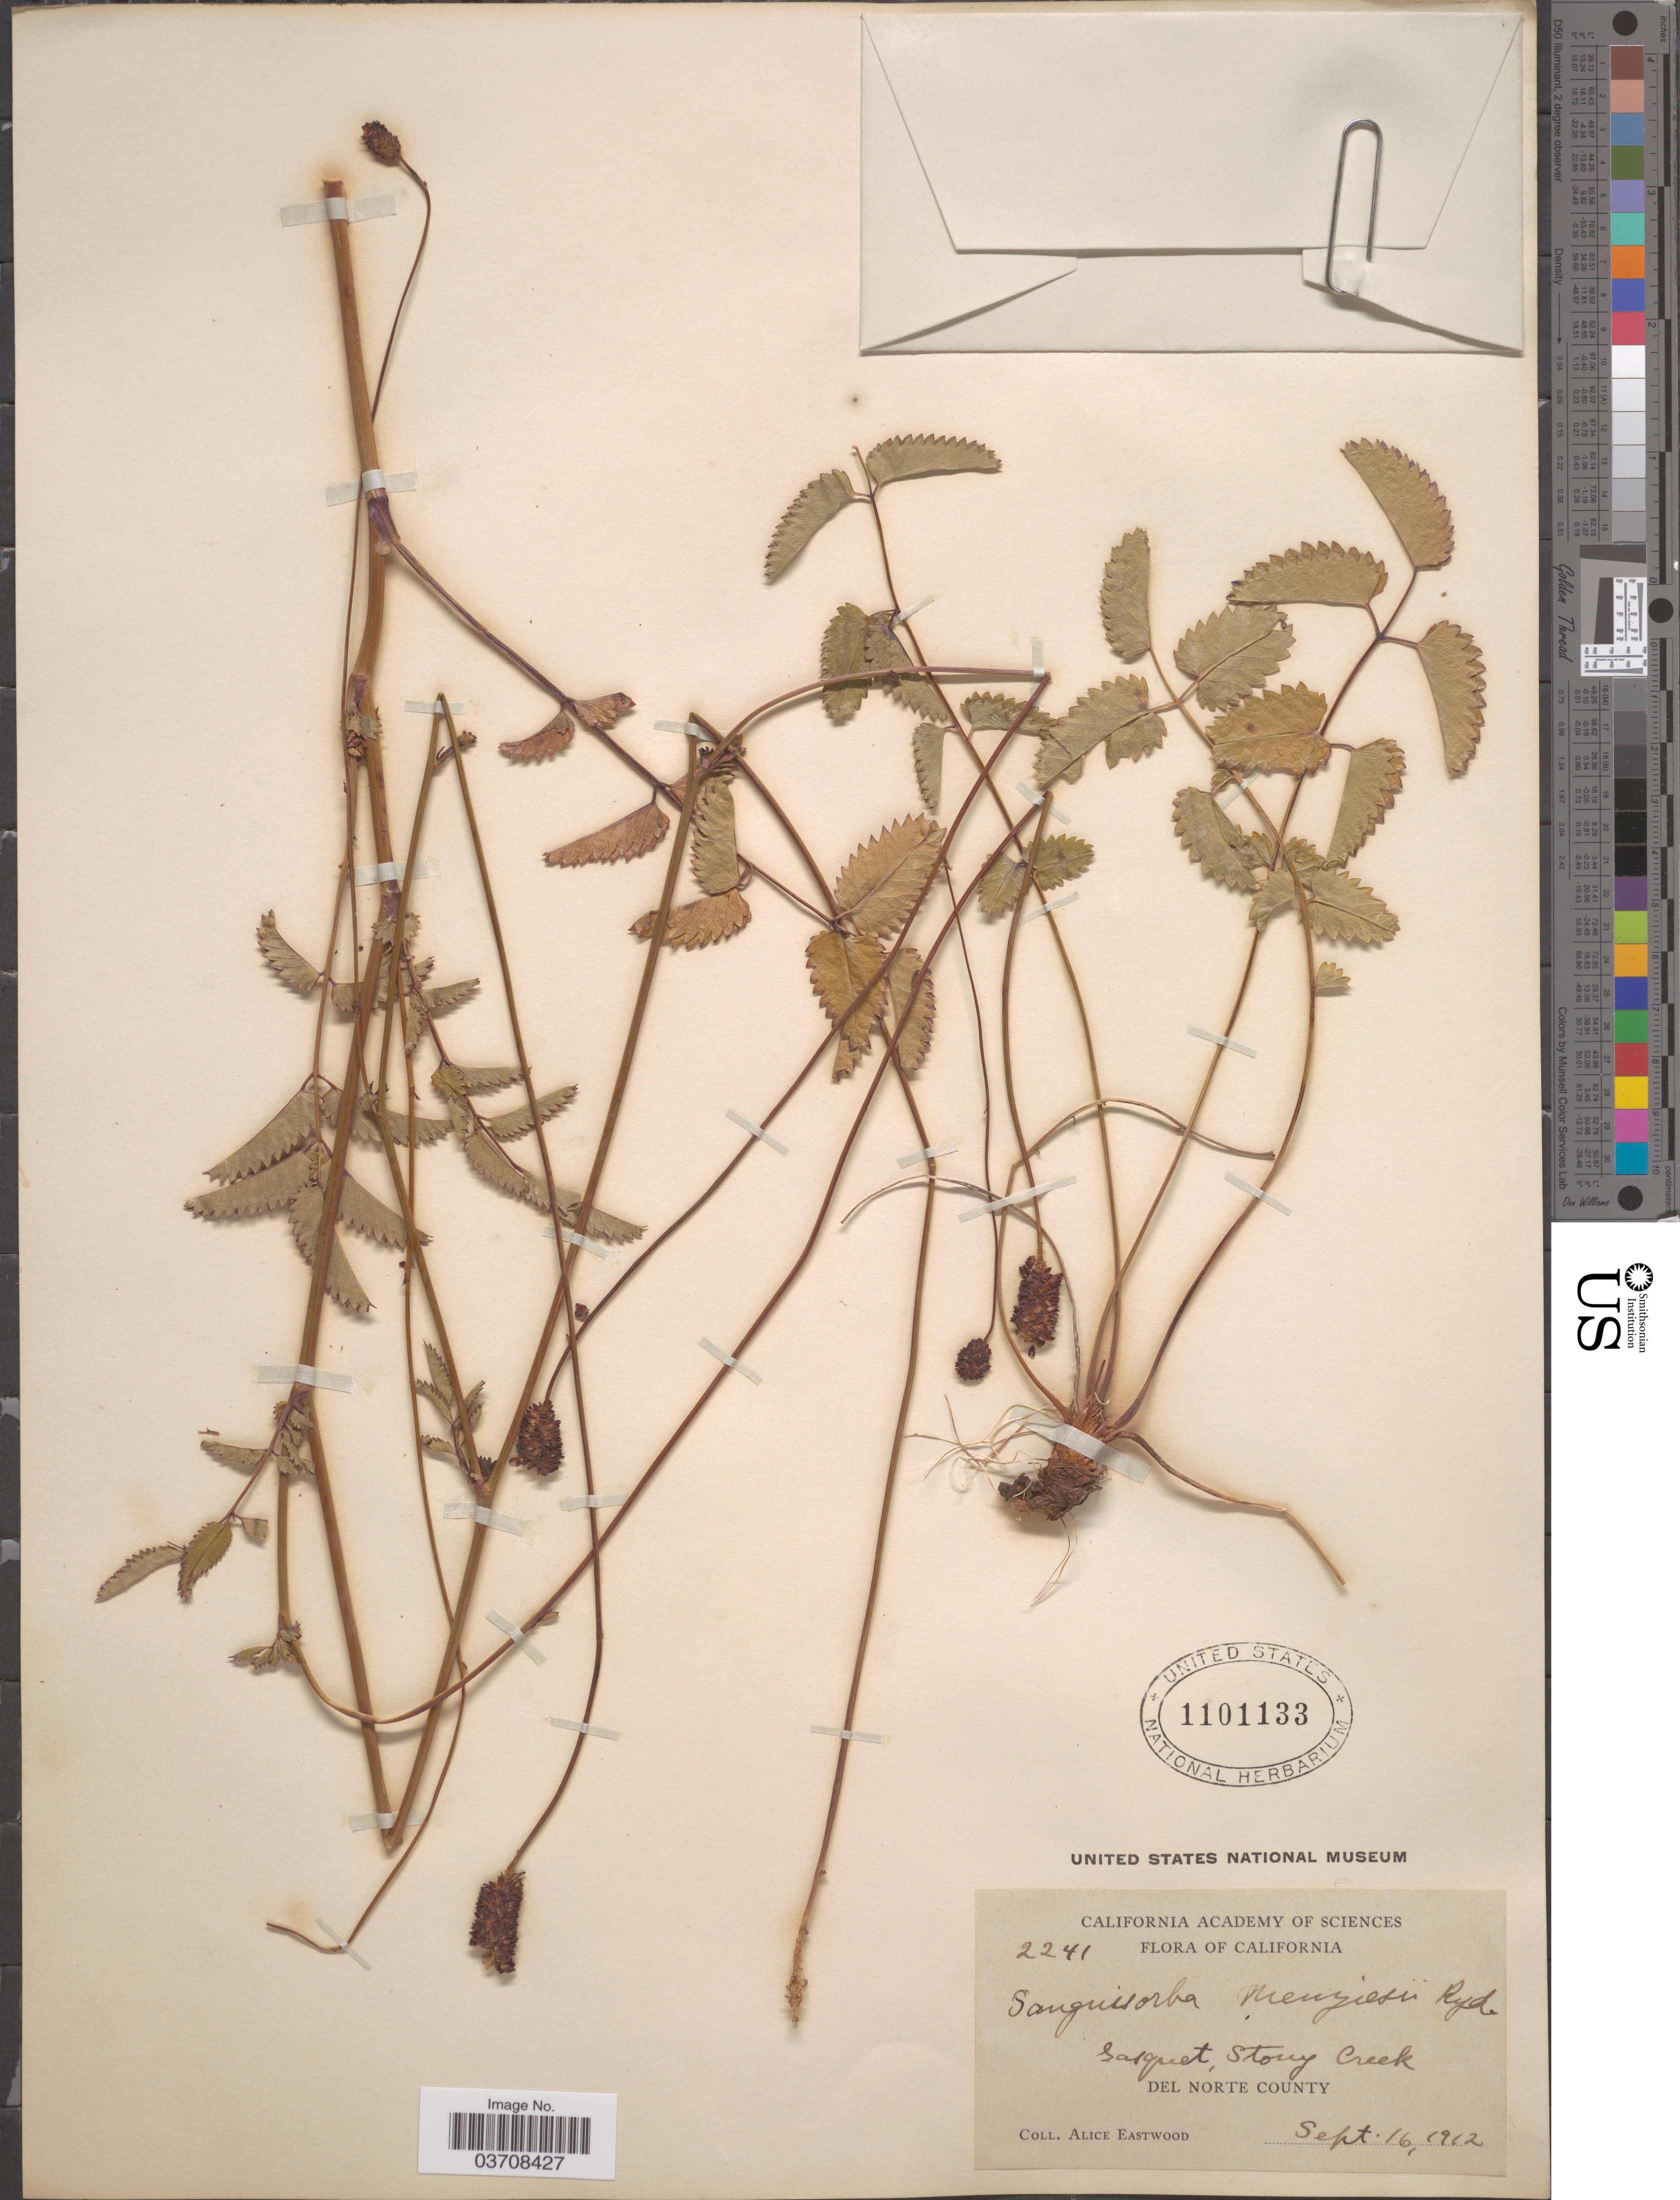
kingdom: Plantae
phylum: Tracheophyta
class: Magnoliopsida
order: Rosales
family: Rosaceae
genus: Sanguisorba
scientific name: Sanguisorba officinalis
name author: L.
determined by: Strong, Mark T., (BOT), Smithsonian Institution - National Museum of Natural History (UNITED STATES)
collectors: A. Eastwood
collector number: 2241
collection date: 1912-09-16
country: United States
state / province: California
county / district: Del Norte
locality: Gasquet, Story Creek. Del Norte County.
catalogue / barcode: US 1101133